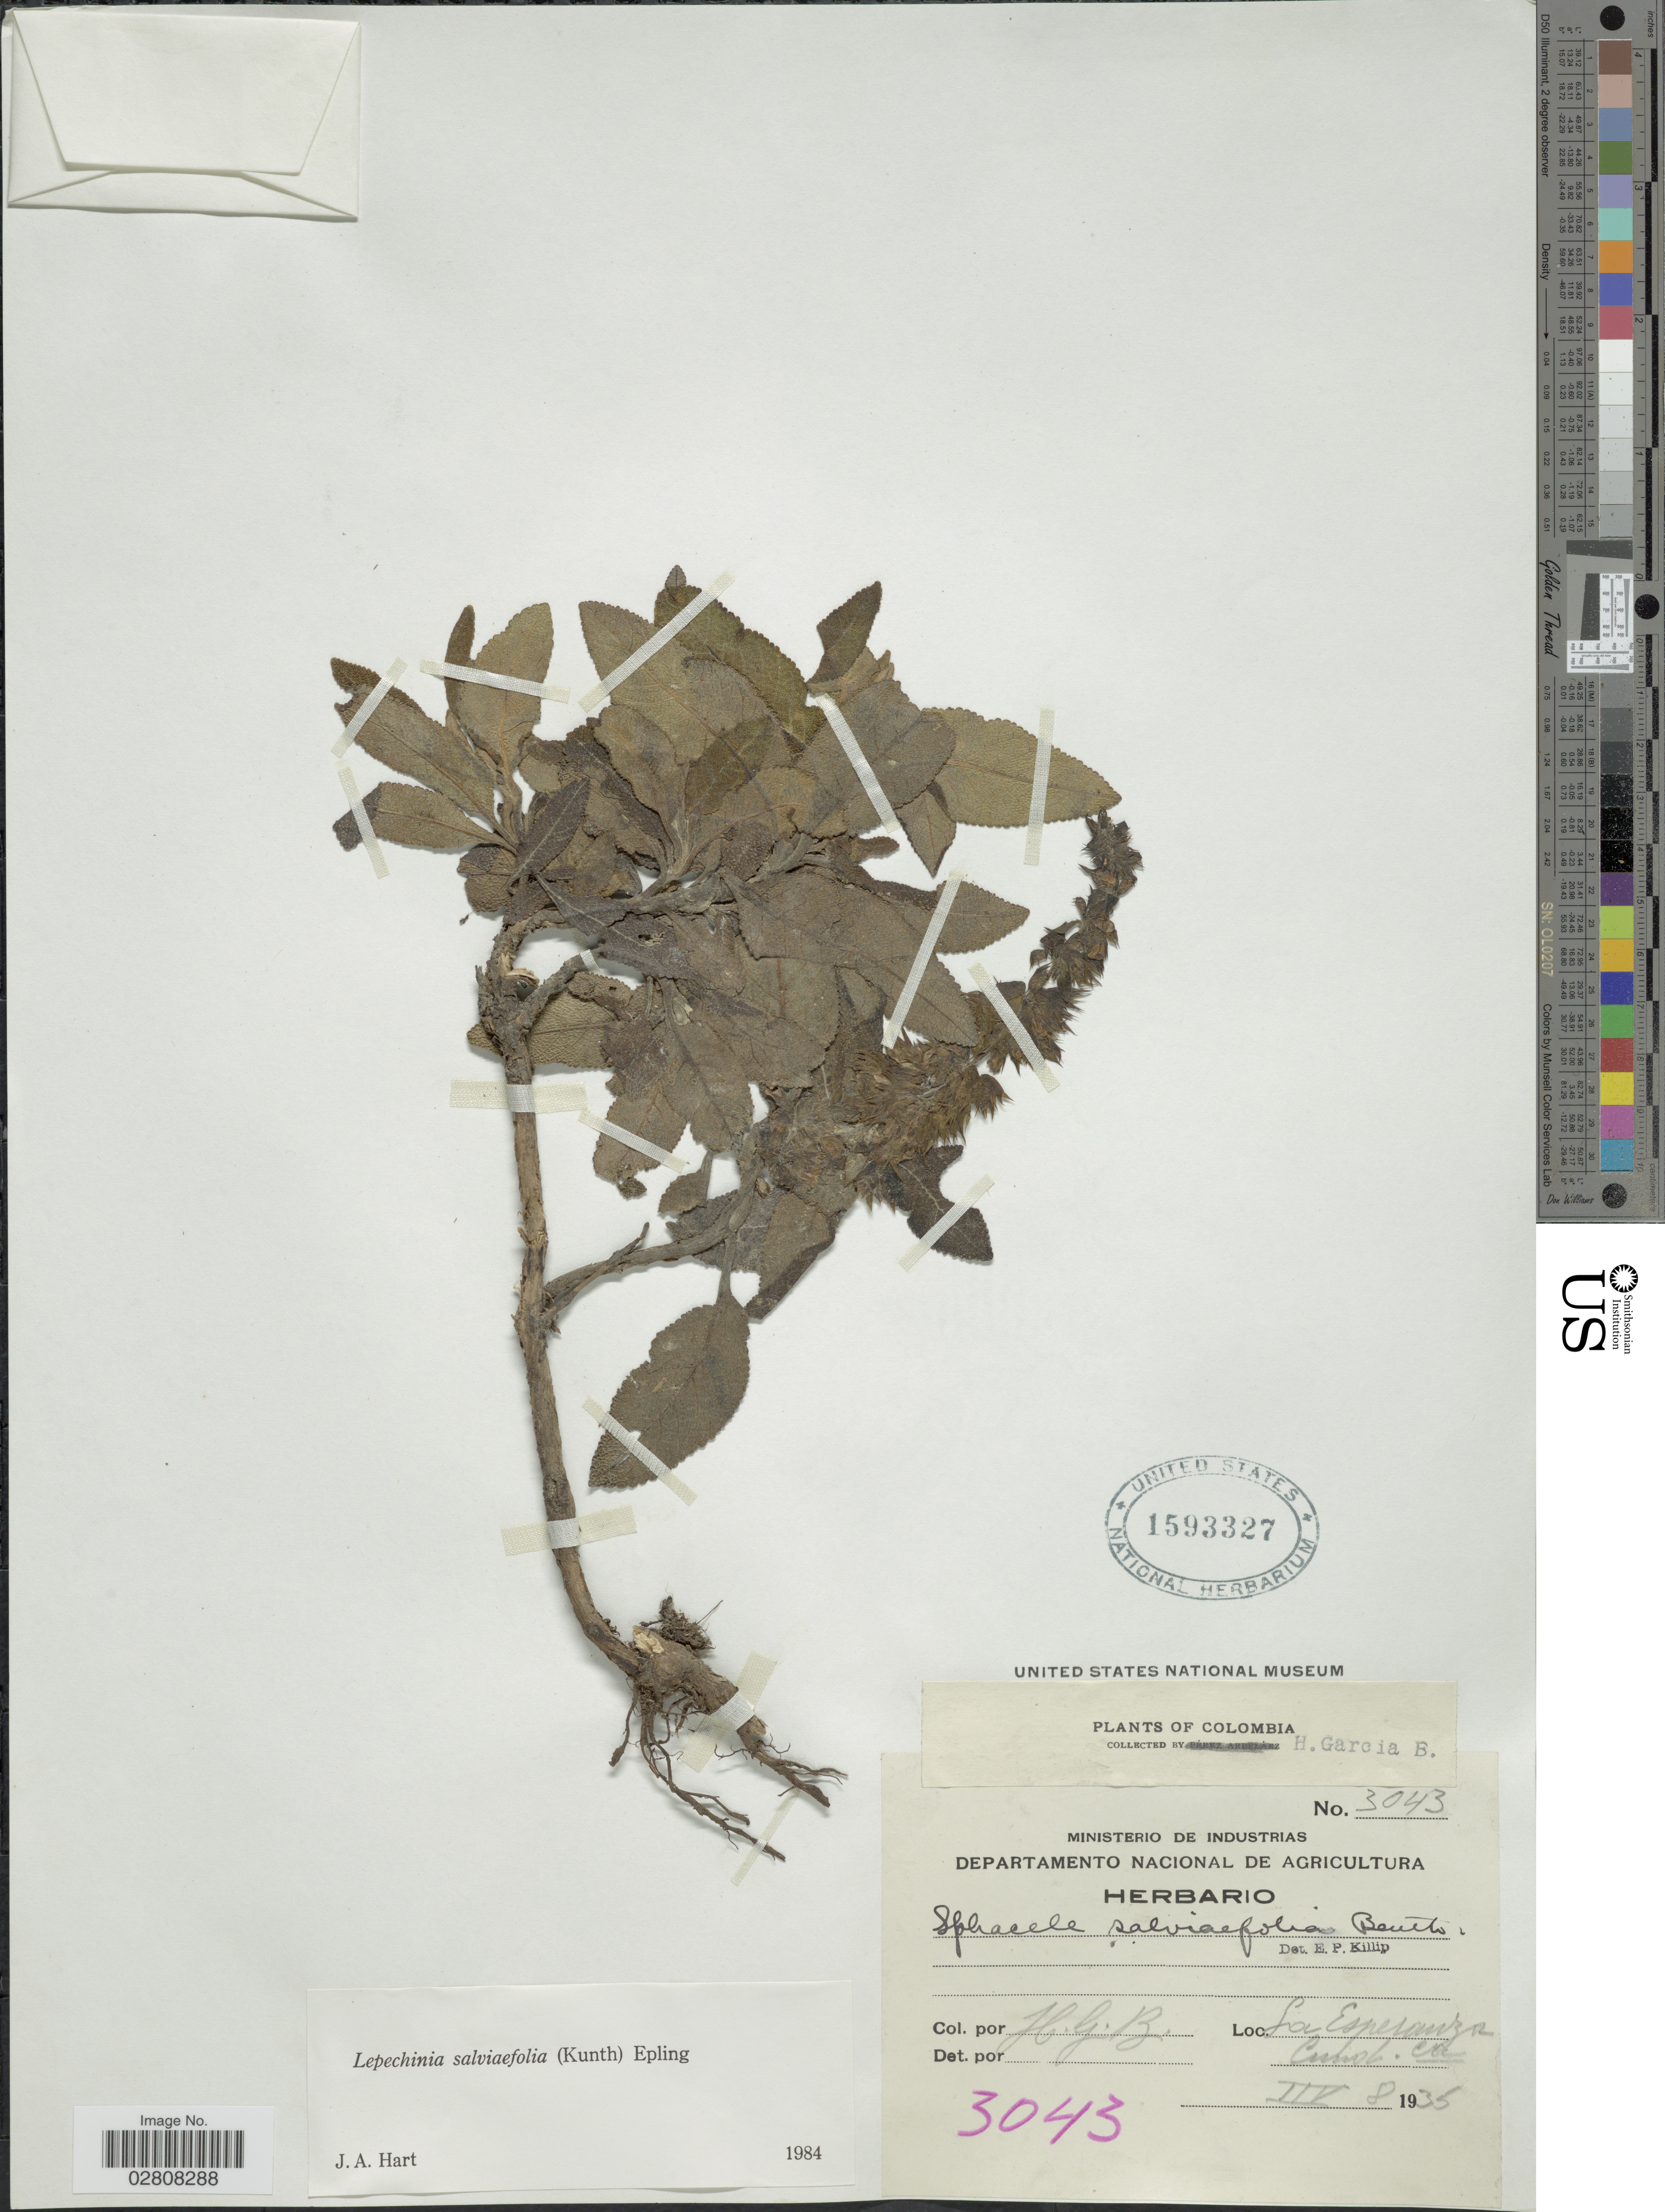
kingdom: Plantae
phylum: Tracheophyta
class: Magnoliopsida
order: Lamiales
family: Lamiaceae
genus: Lepechinia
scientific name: Lepechinia salviifolia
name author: (Kunth) Epling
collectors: H. García Barriga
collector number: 3043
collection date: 1935-03-08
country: Colombia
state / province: Cundinamarca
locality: La Esperanza, Cund.ca.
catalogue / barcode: US 1593327